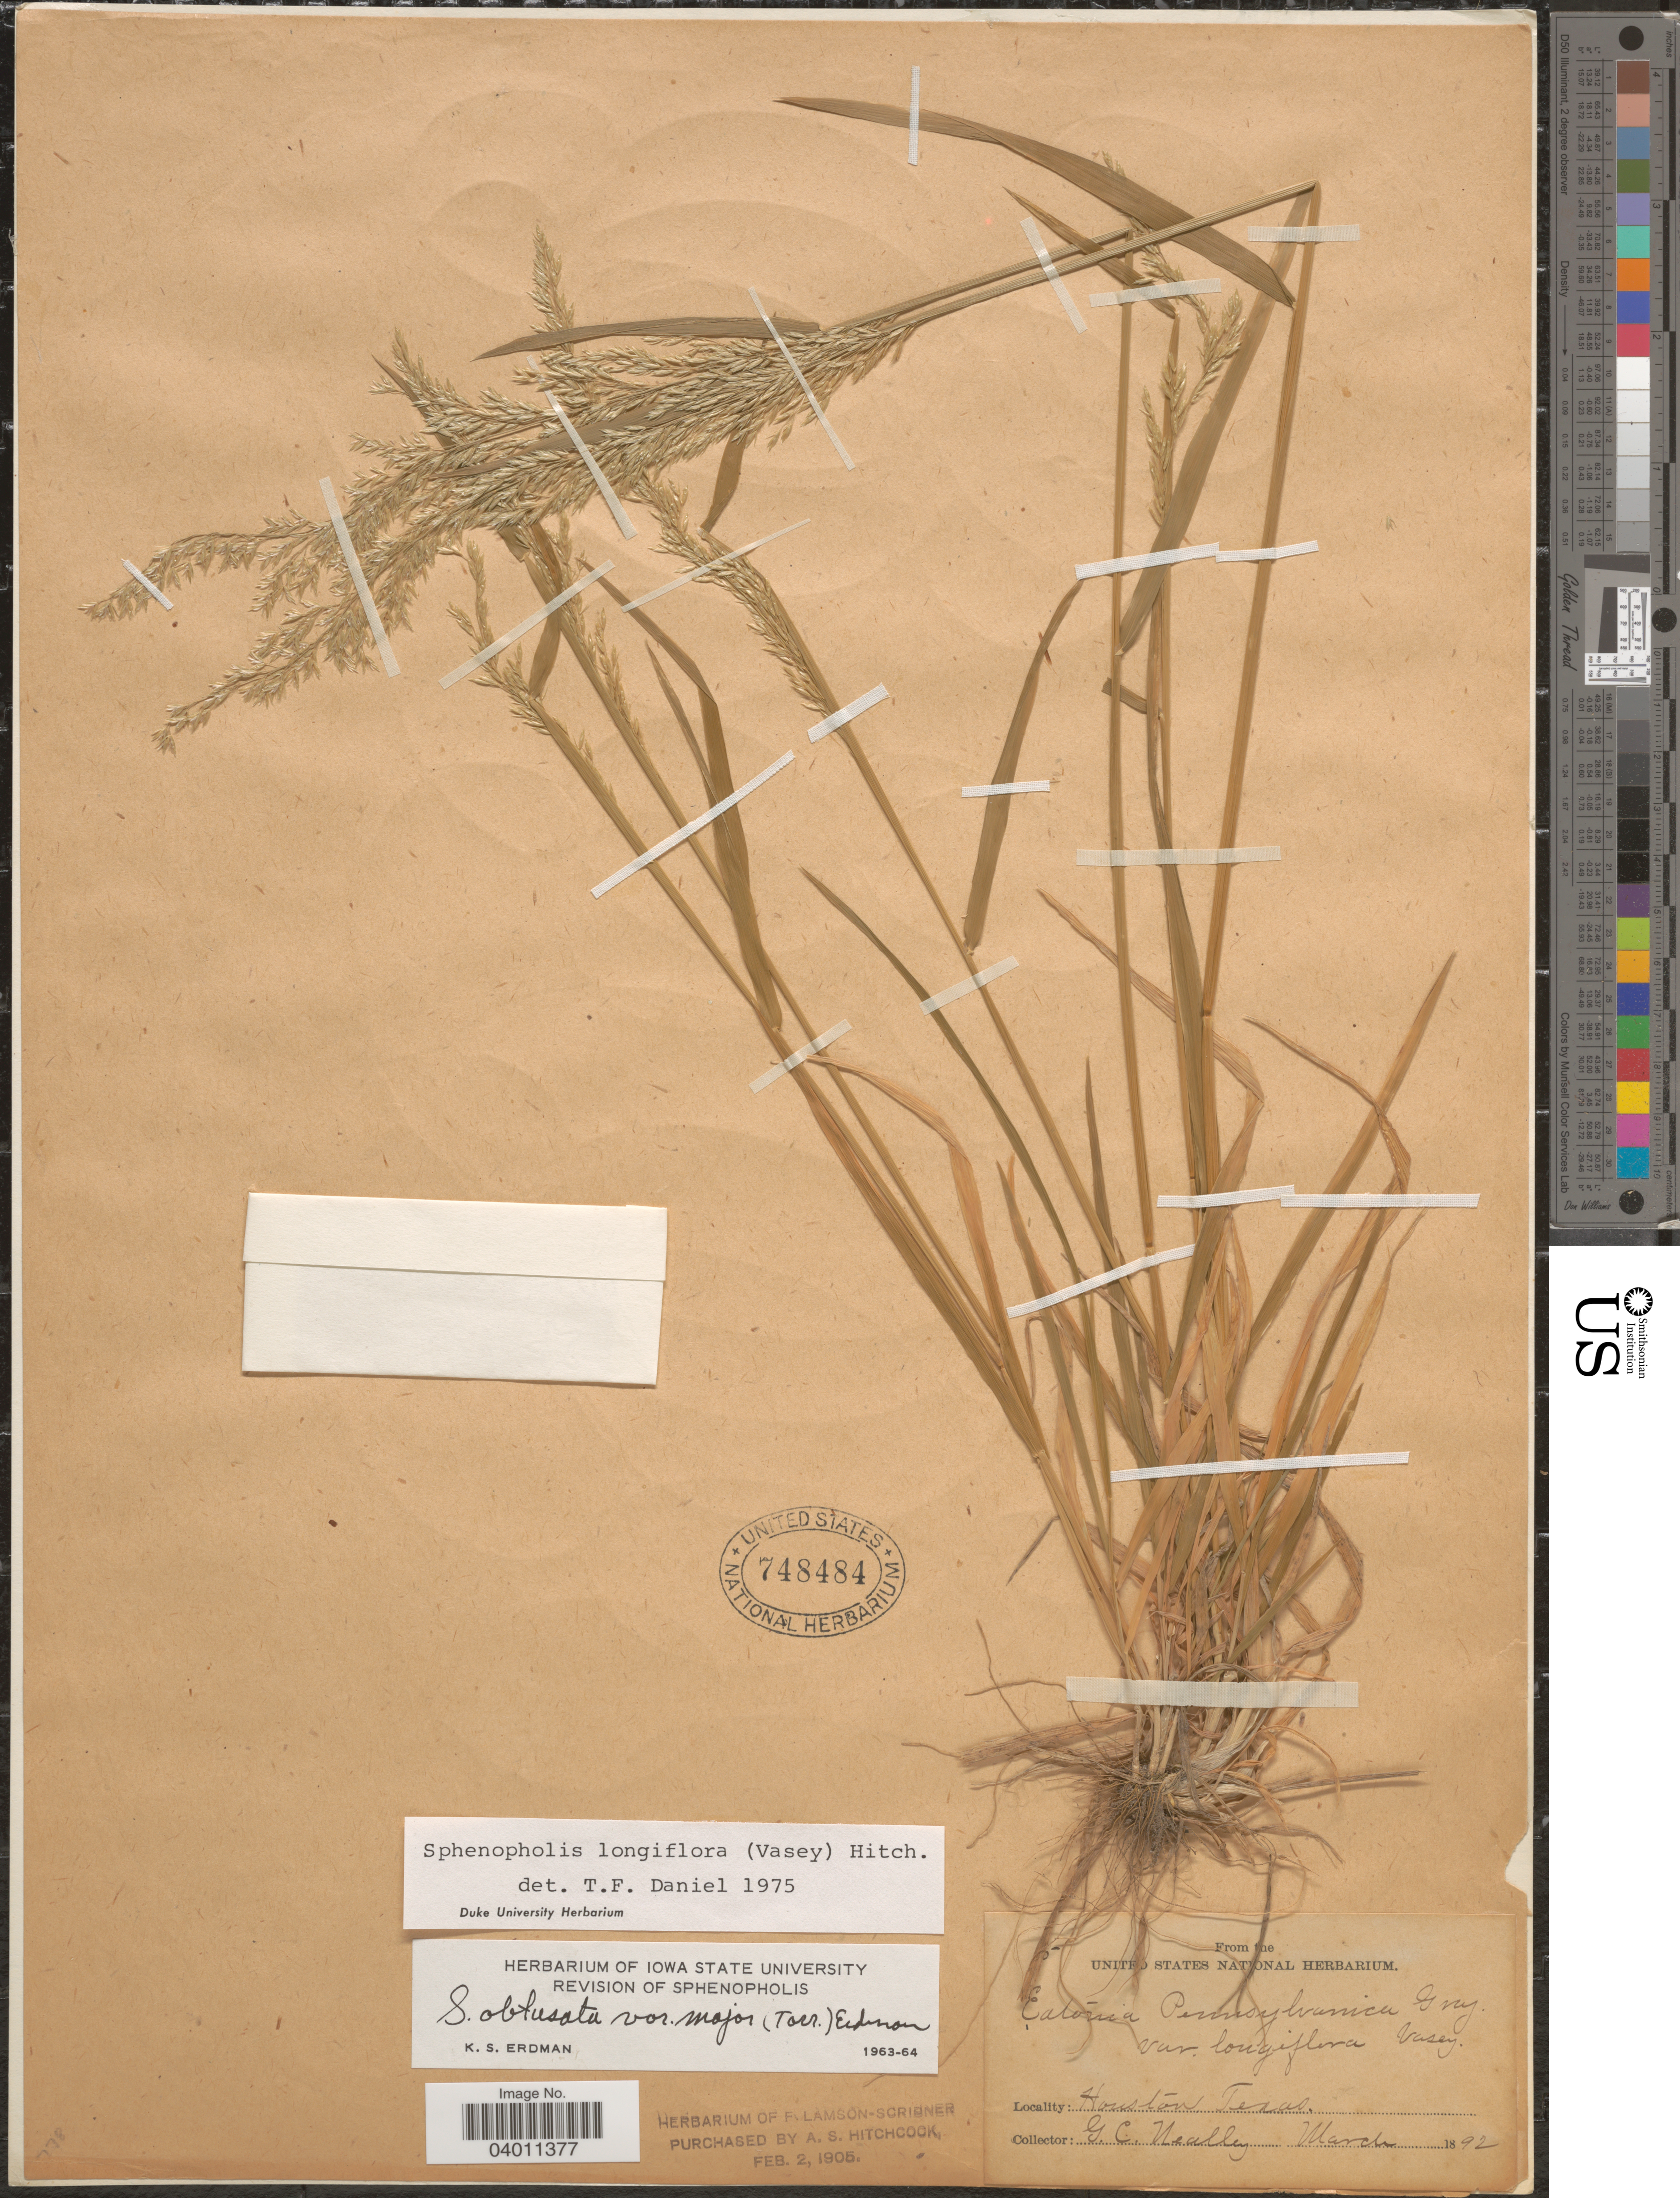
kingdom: Plantae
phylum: Tracheophyta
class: Liliopsida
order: Poales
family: Poaceae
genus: Sphenopholis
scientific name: Sphenopholis longiflora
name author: (Vasey) Hitchc.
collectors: G. C. Nealley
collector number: !5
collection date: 1892-03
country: United States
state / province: Texas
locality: Houston.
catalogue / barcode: US 748484